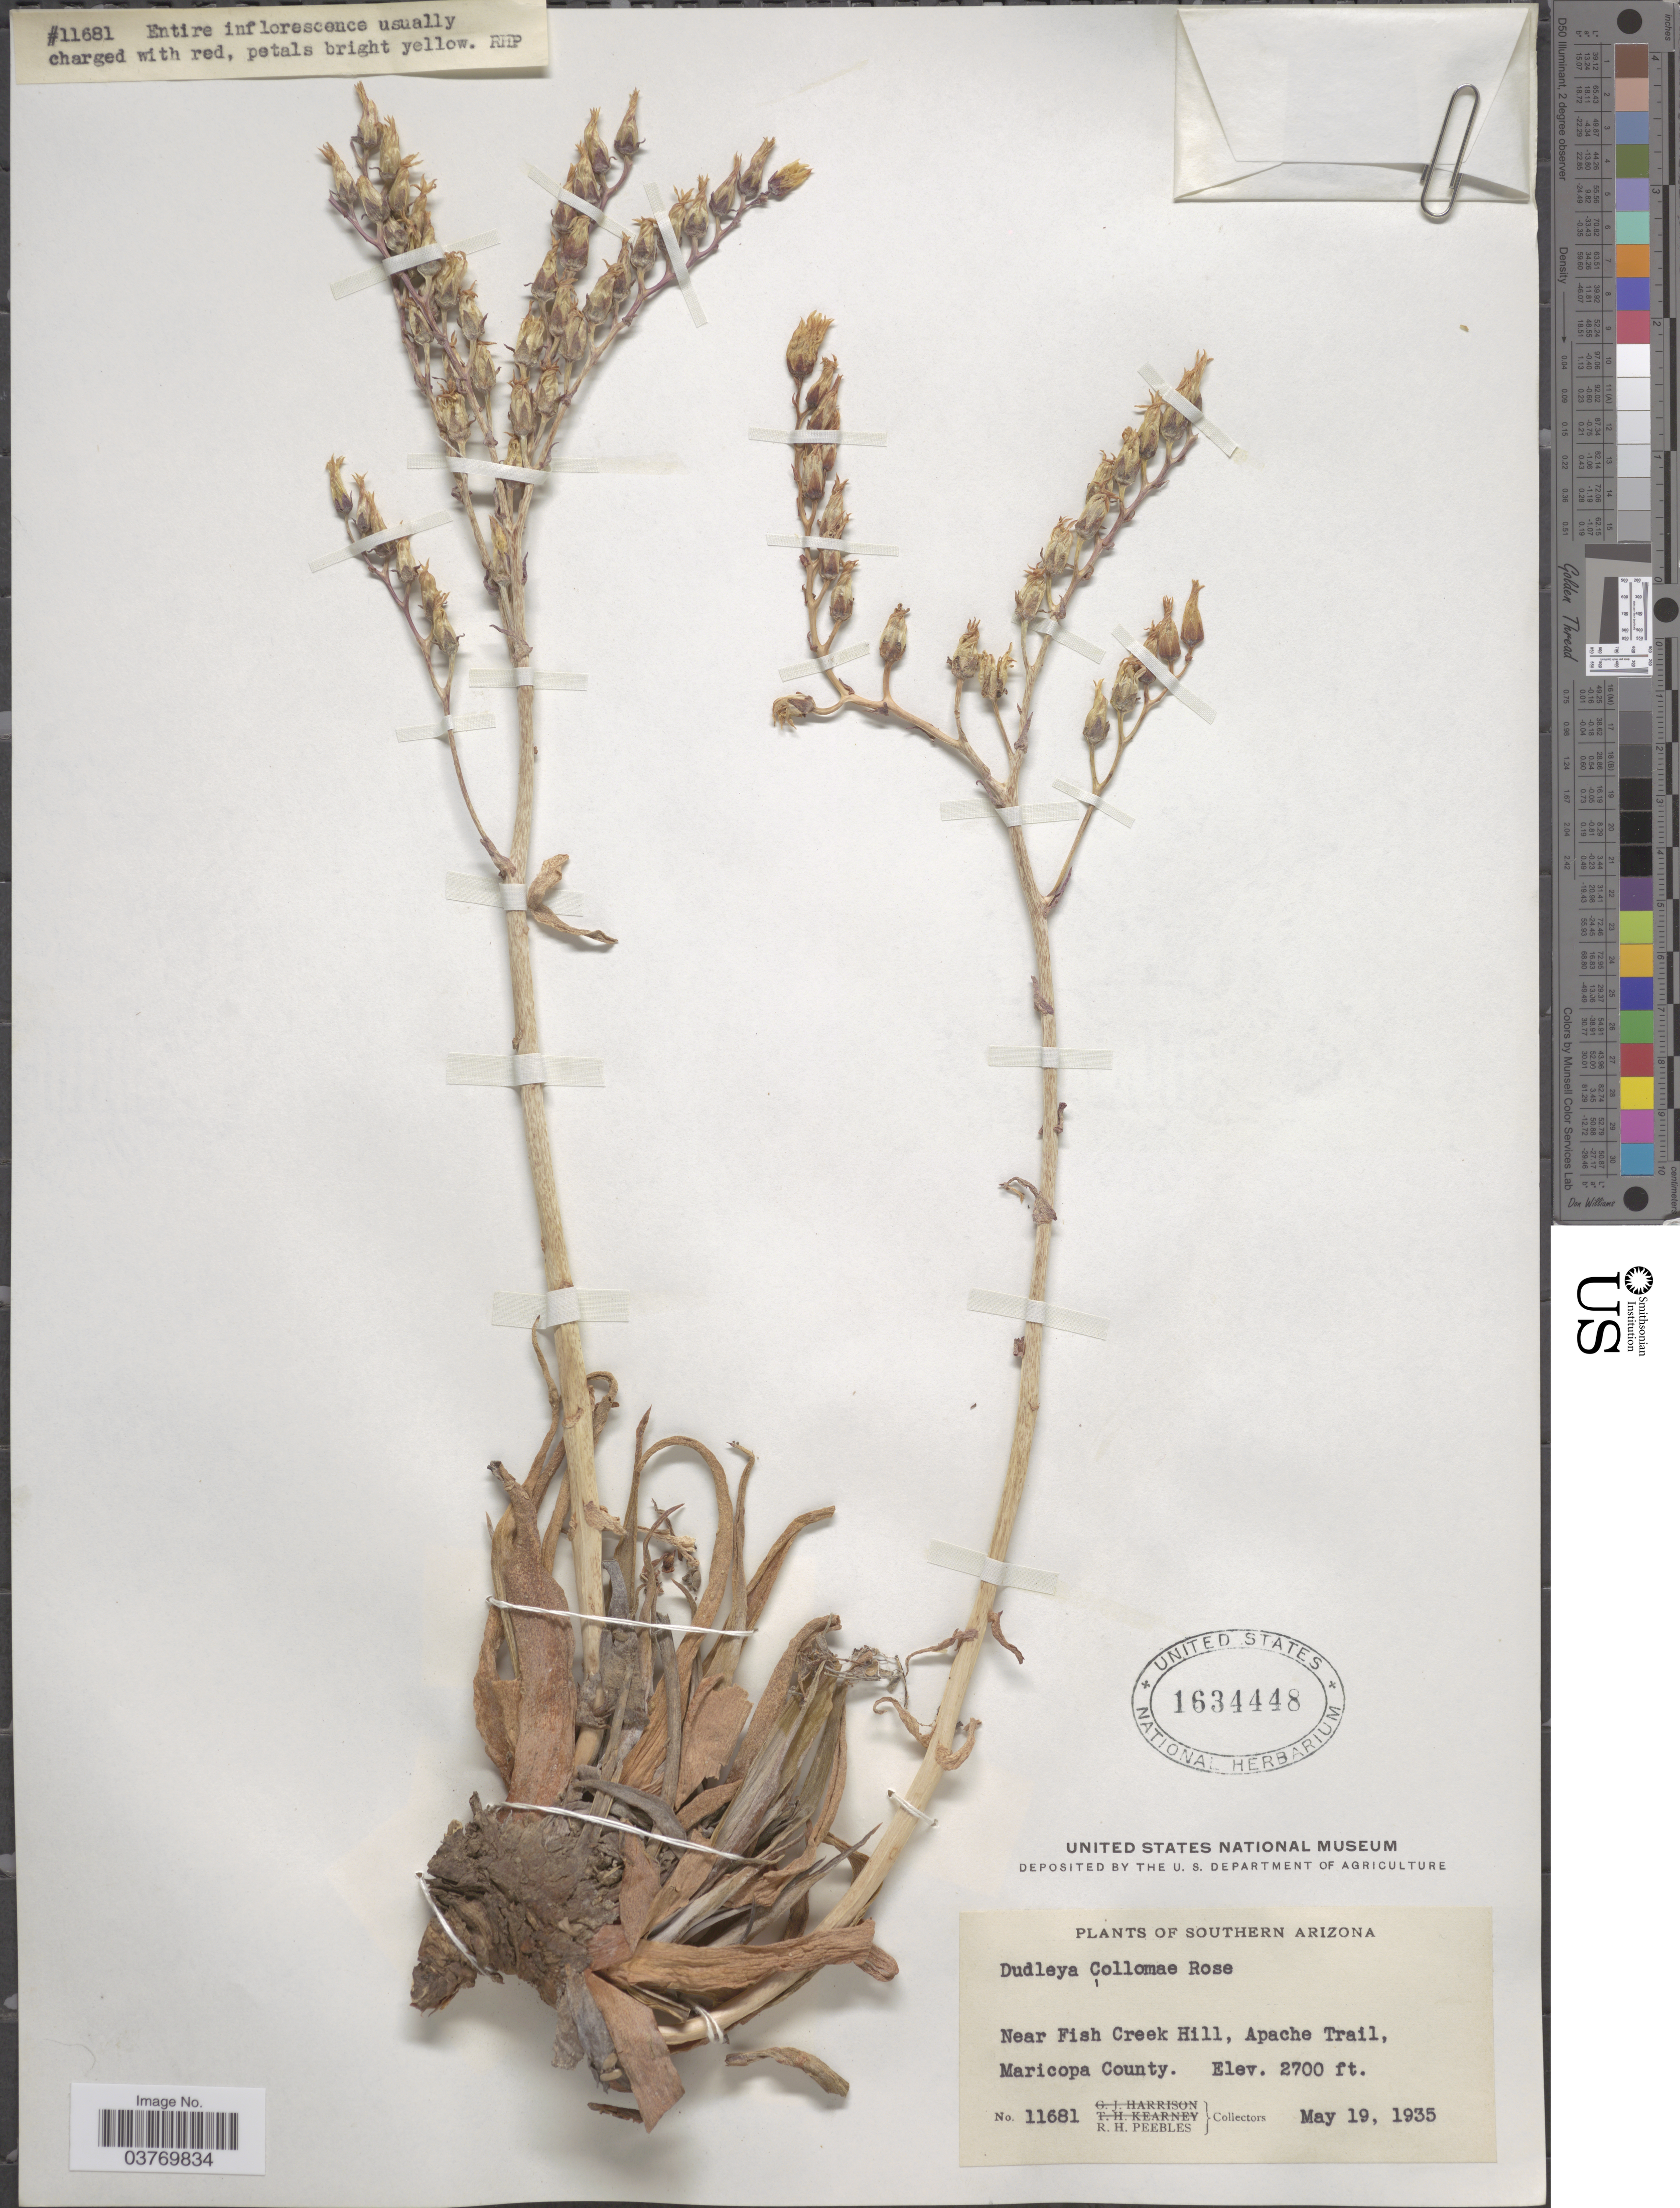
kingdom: Plantae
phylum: Tracheophyta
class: Magnoliopsida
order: Saxifragales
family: Crassulaceae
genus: Dudleya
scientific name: Dudleya collomiae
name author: Rose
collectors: R. H. Peebles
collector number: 11681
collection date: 1935-05-19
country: United States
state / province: Arizona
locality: Southern Arizona. Near Fish Creek Hill, Apache Trail, Maricopa County.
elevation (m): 823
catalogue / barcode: US 1634448